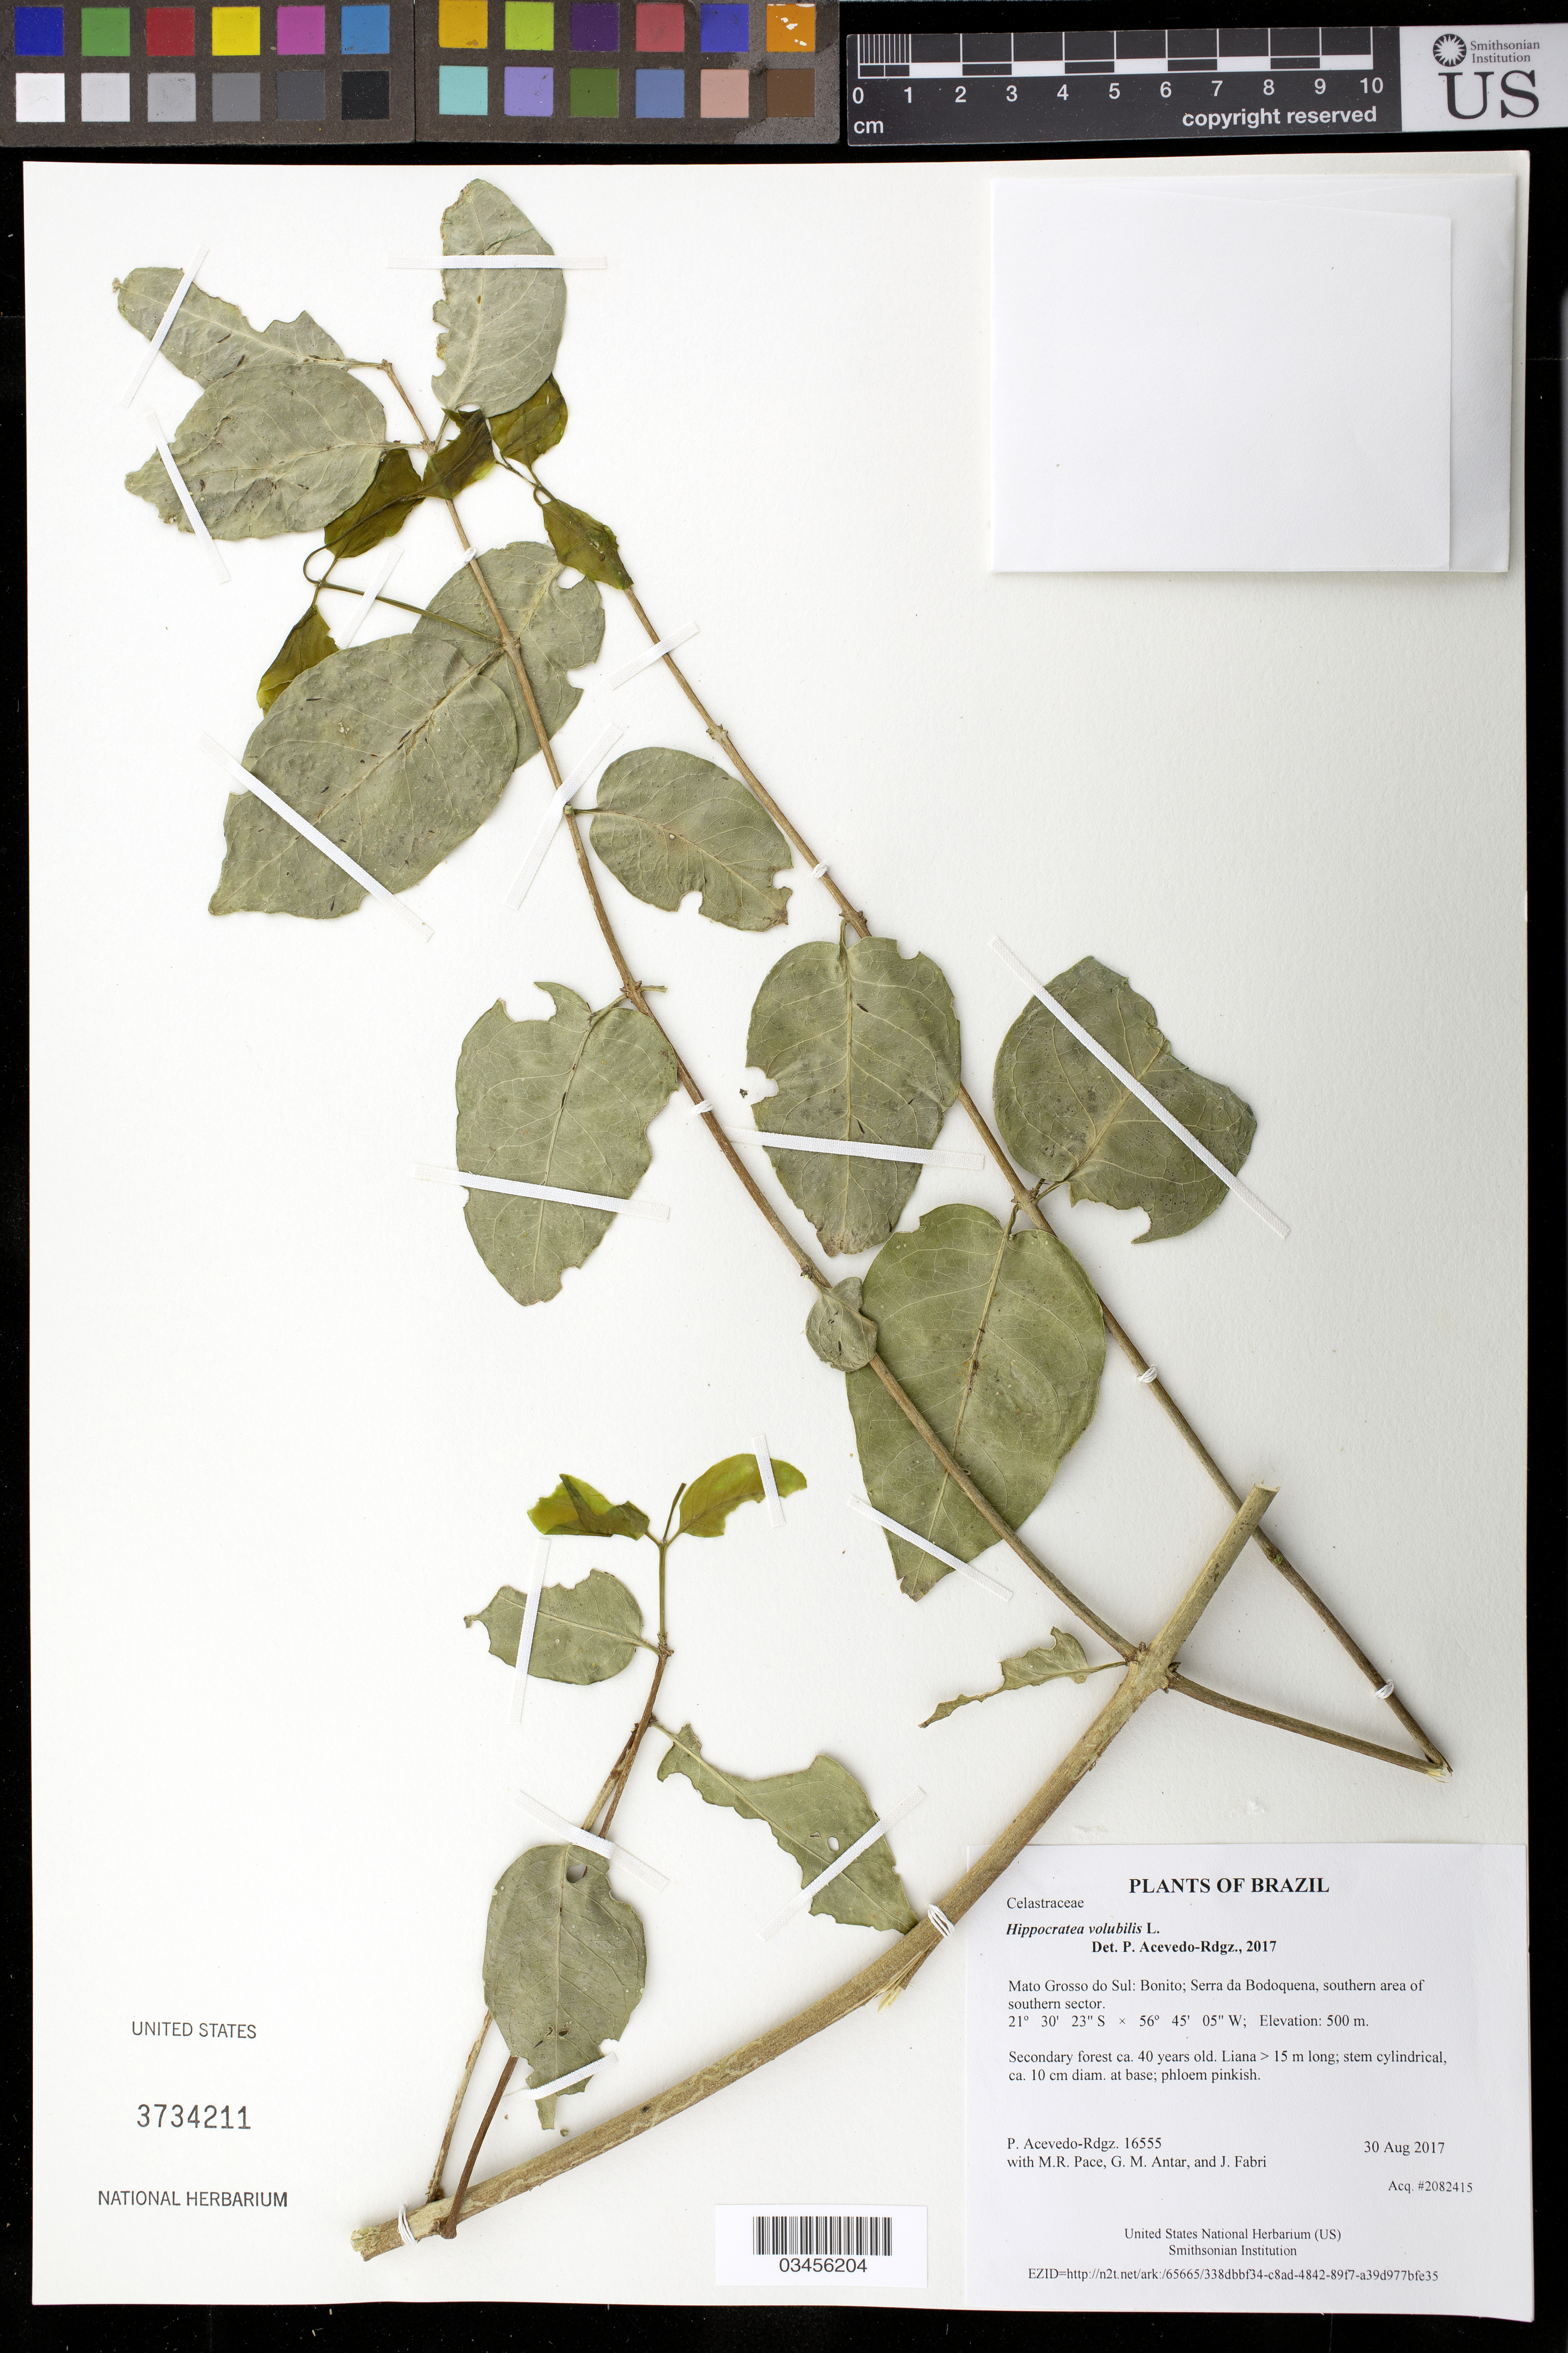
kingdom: Plantae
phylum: Tracheophyta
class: Magnoliopsida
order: Celastrales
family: Celastraceae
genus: Hippocratea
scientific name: Hippocratea volubilis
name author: L.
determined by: Acevedo-Rodríguez, P., (BOT), Smithsonian Institution - National Museum of Natural History (UNITED STATES)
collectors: P. Acevedo-Rodr., M. R. Pace, G. M. Antar & J. Fabri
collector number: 16555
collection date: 2017-08-30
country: Brazil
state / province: Mato Grosso do Sul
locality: Bonito; Serra da Bodoquena, southern area of southern sector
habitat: Secondary forest ca. 40 years old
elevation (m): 500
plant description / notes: US, MO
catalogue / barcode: US 3734211